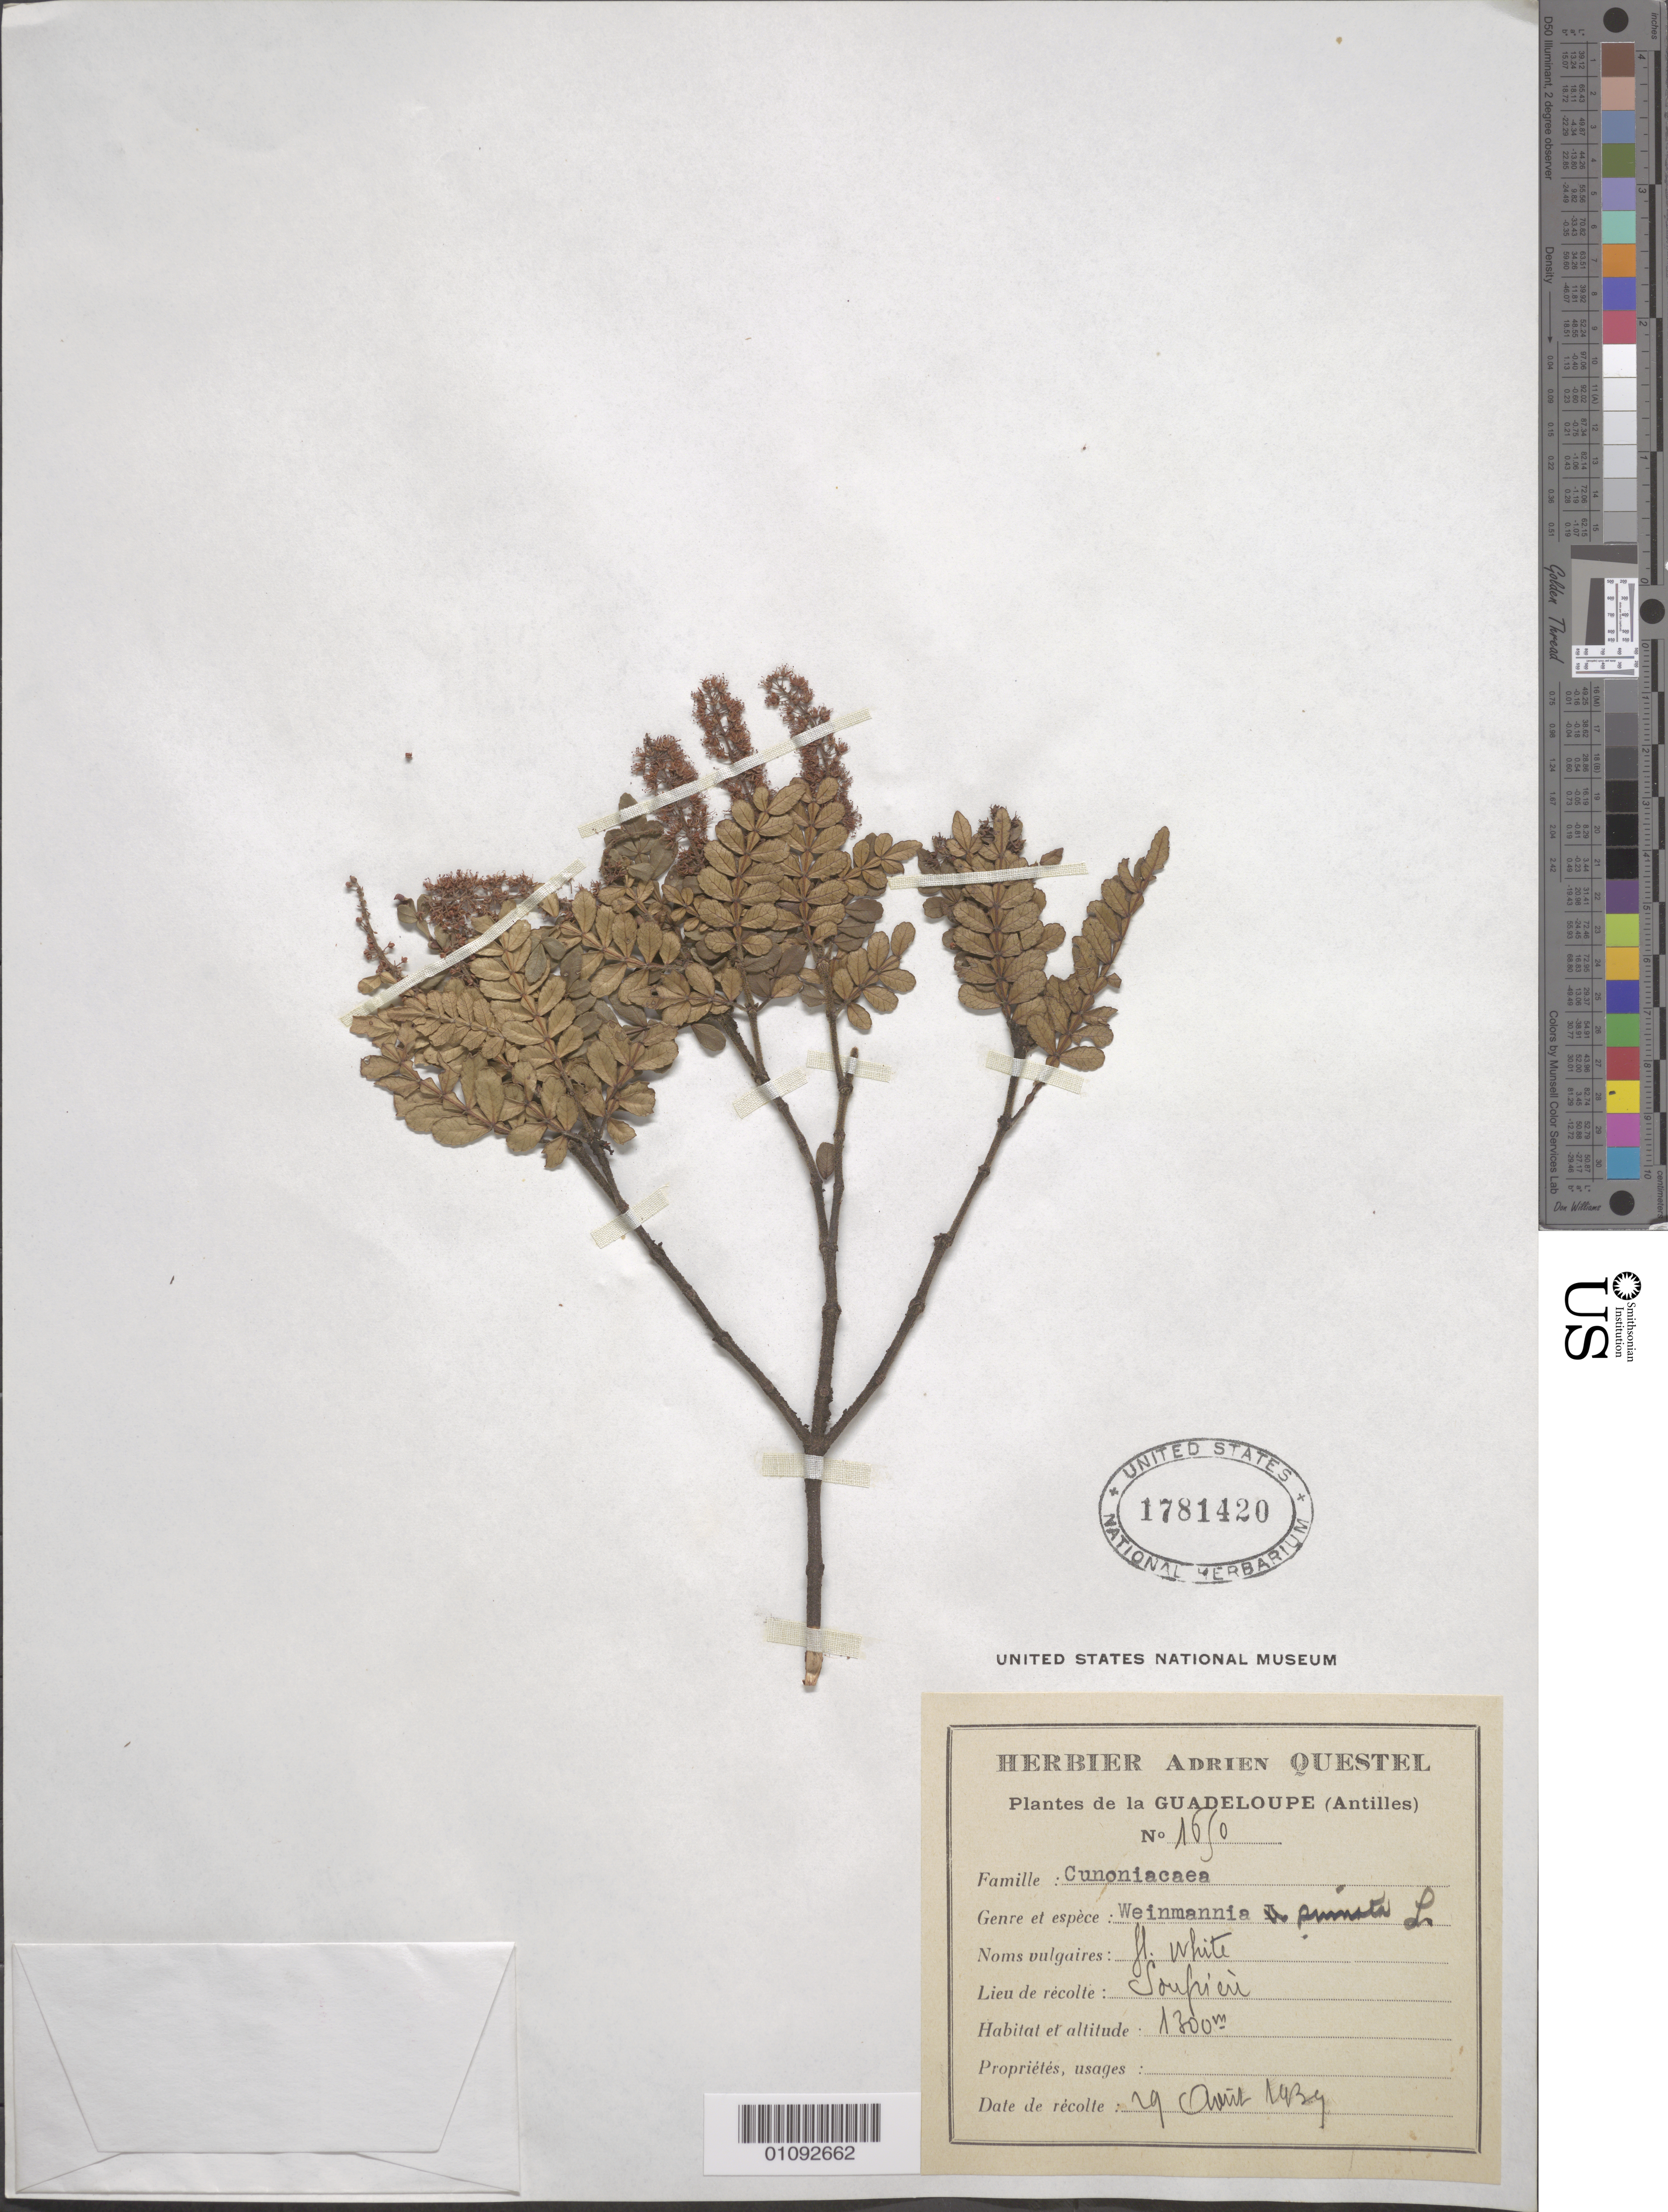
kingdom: Plantae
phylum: Tracheophyta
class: Magnoliopsida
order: Oxalidales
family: Cunoniaceae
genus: Weinmannia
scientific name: Weinmannia pinnata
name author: L.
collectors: A. Questel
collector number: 1650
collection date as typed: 29 Apr 1939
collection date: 1939-04-29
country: Guadeloupe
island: Basse Terre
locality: Soupieu(?).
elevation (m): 1300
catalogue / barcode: US 1781420